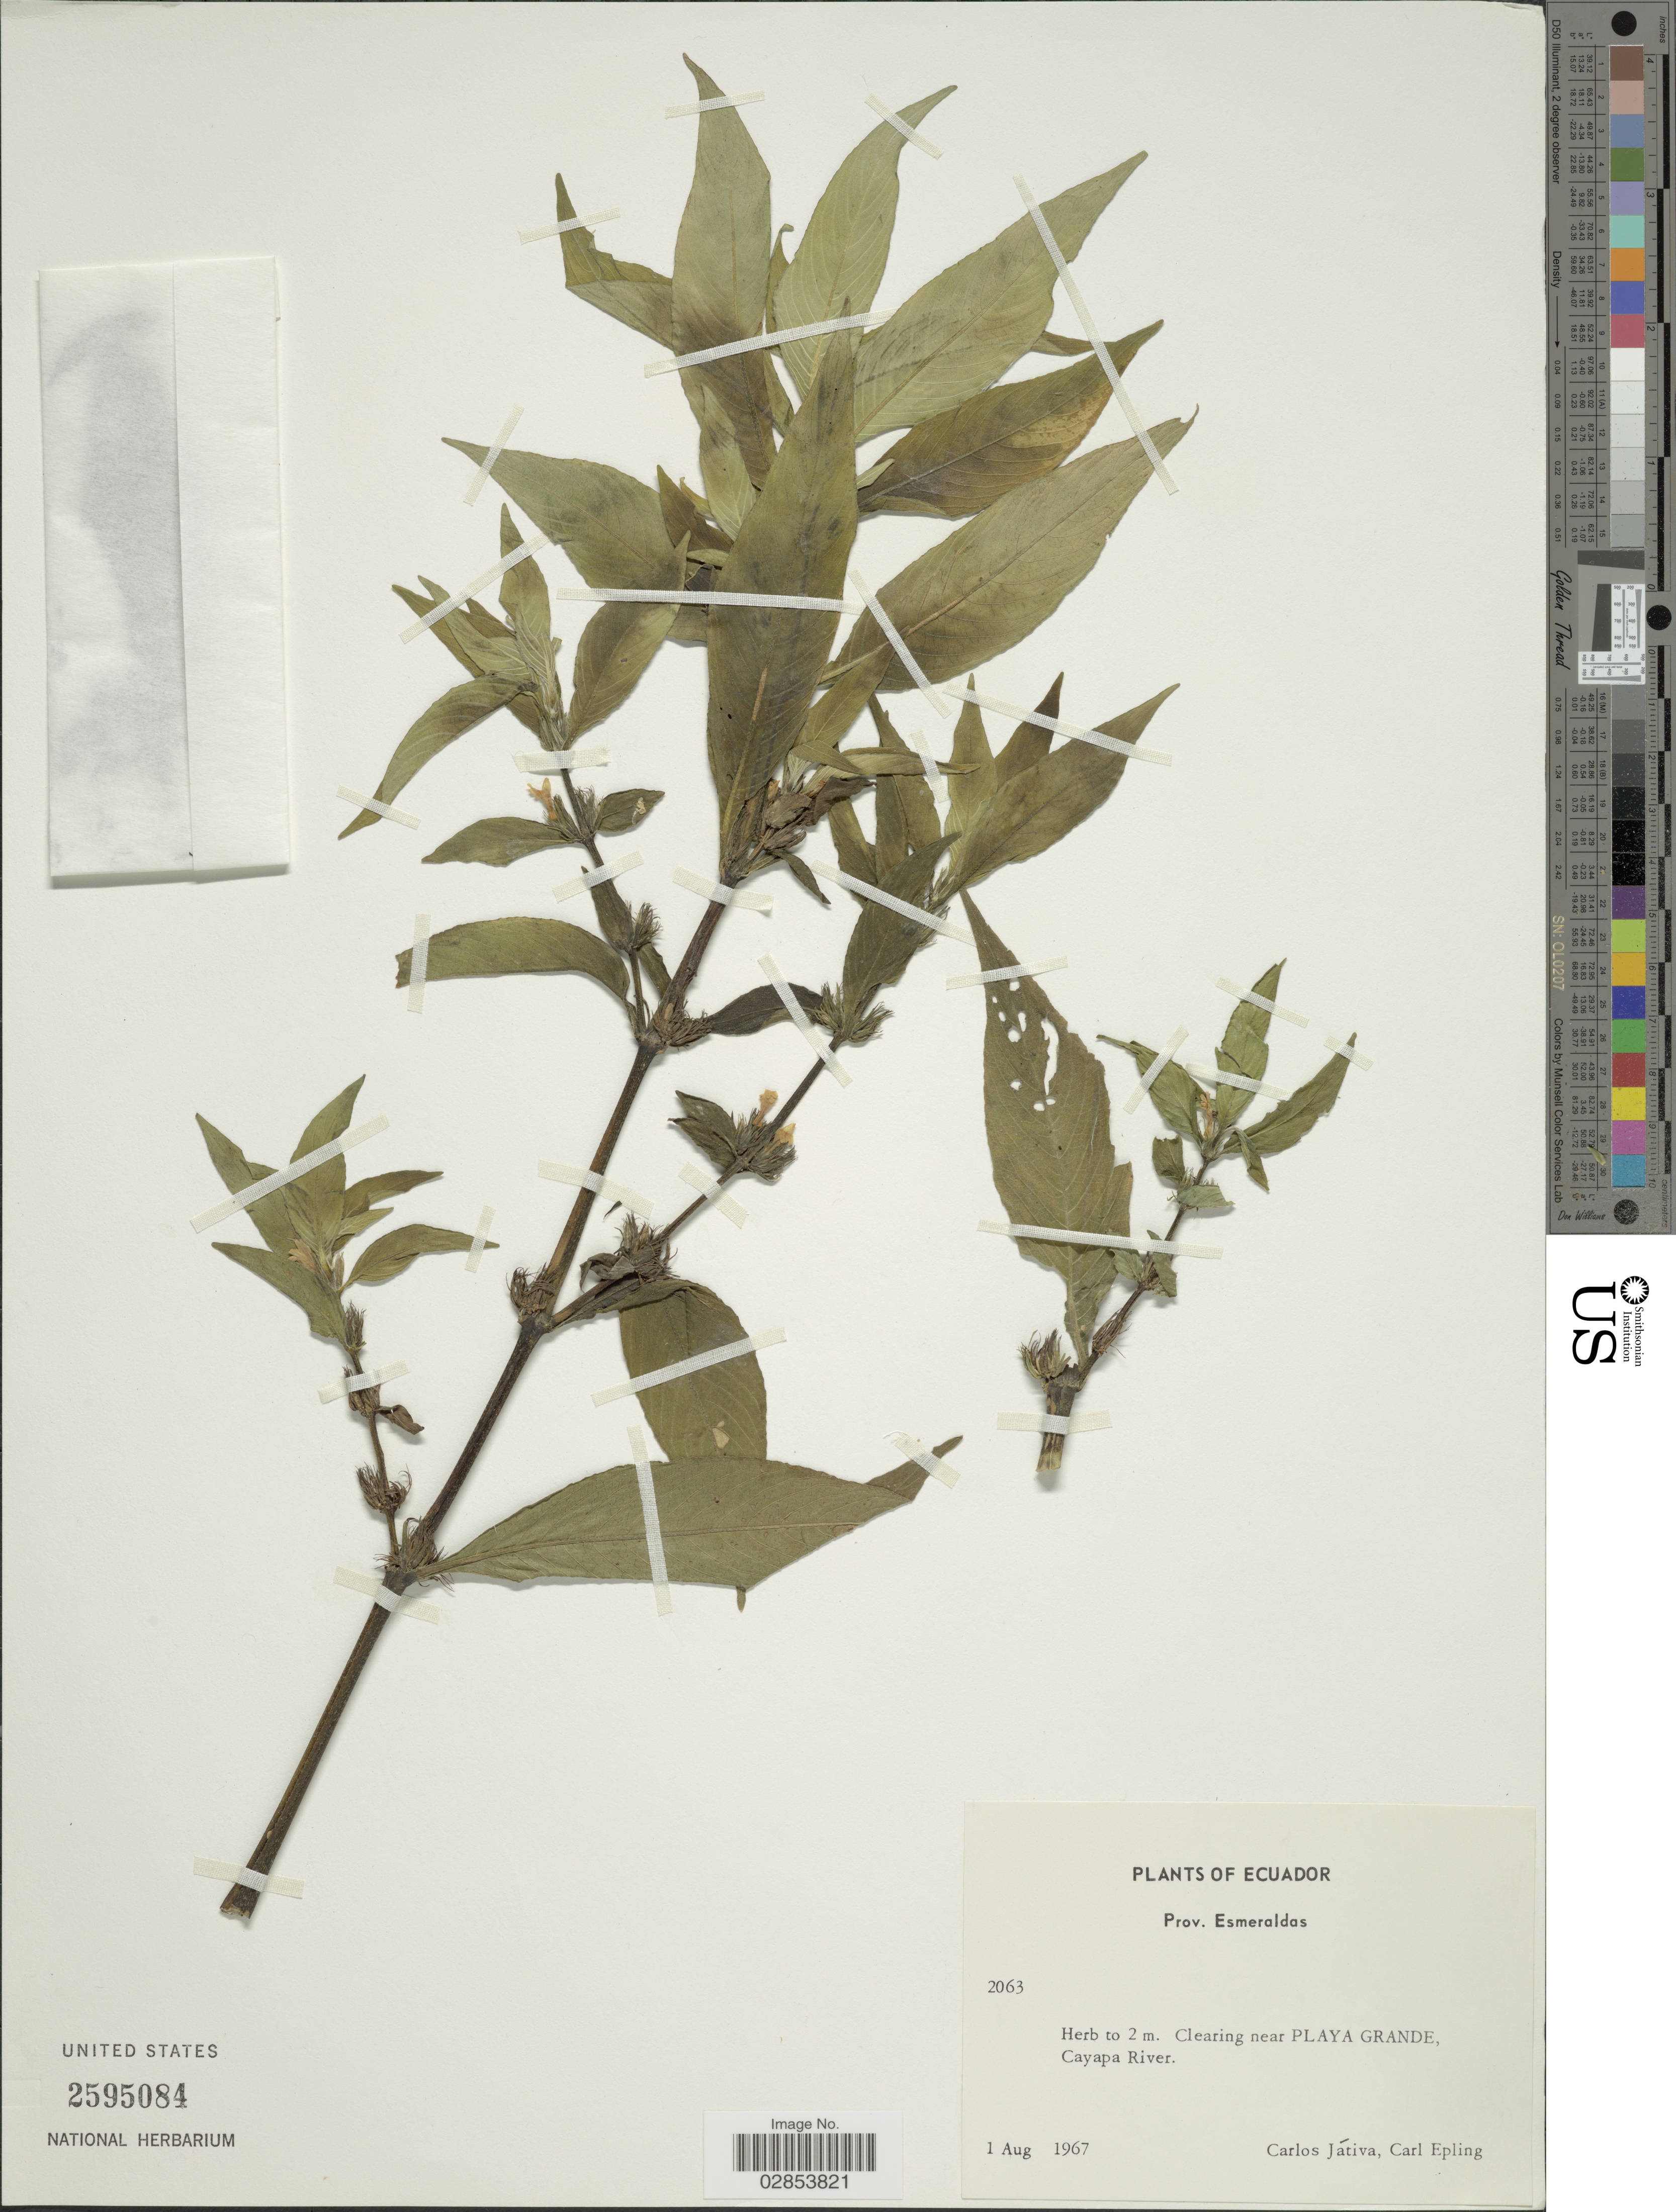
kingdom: Plantae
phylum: Tracheophyta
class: Magnoliopsida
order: Lamiales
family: Acanthaceae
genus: Hygrophila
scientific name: Hygrophila costata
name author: Nees & T. Nees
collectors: C. D. Játiva & C. C. Epling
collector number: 2063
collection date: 1967-08-01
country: Ecuador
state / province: Esmeraldas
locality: Clearing near Playa Grande, Cayapa River.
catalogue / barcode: US 2595084